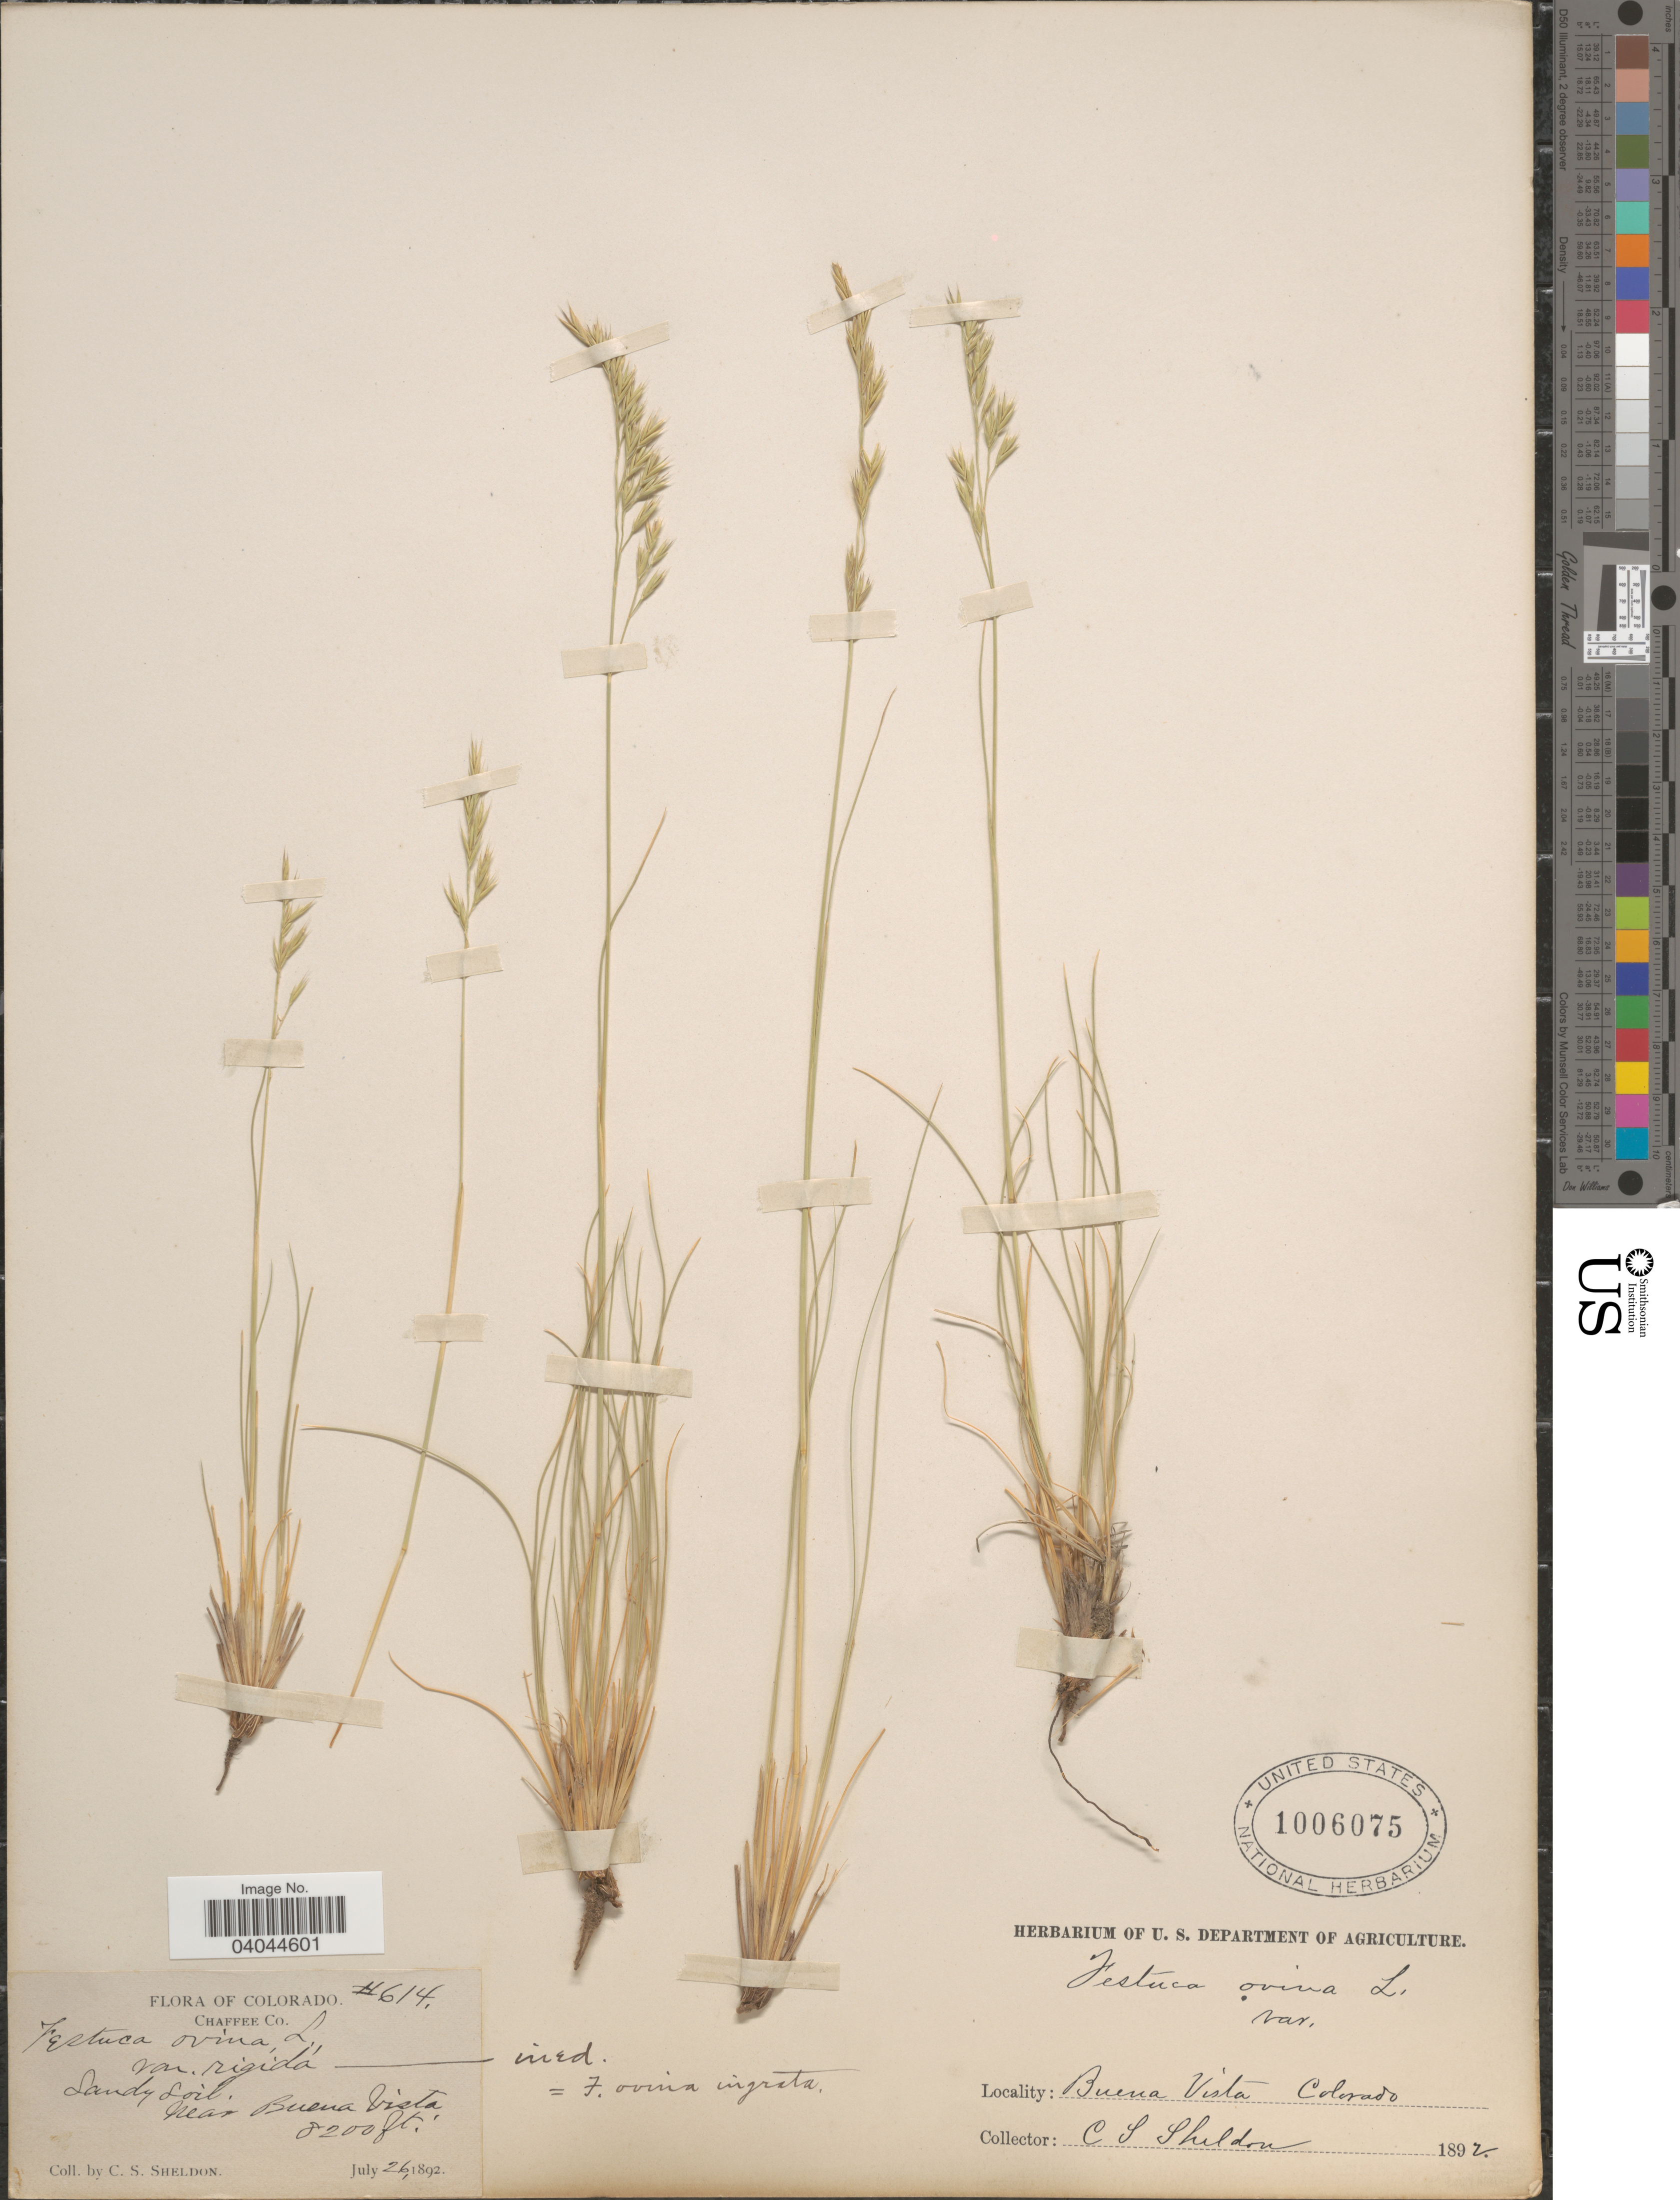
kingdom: Plantae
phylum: Tracheophyta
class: Liliopsida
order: Poales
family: Poaceae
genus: Festuca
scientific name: Festuca ovina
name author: L.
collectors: C. S. Sheldon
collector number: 614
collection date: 1892-07-26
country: United States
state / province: Colorado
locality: Sandy soil near Buena Vista.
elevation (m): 2499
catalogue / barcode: US 1006075